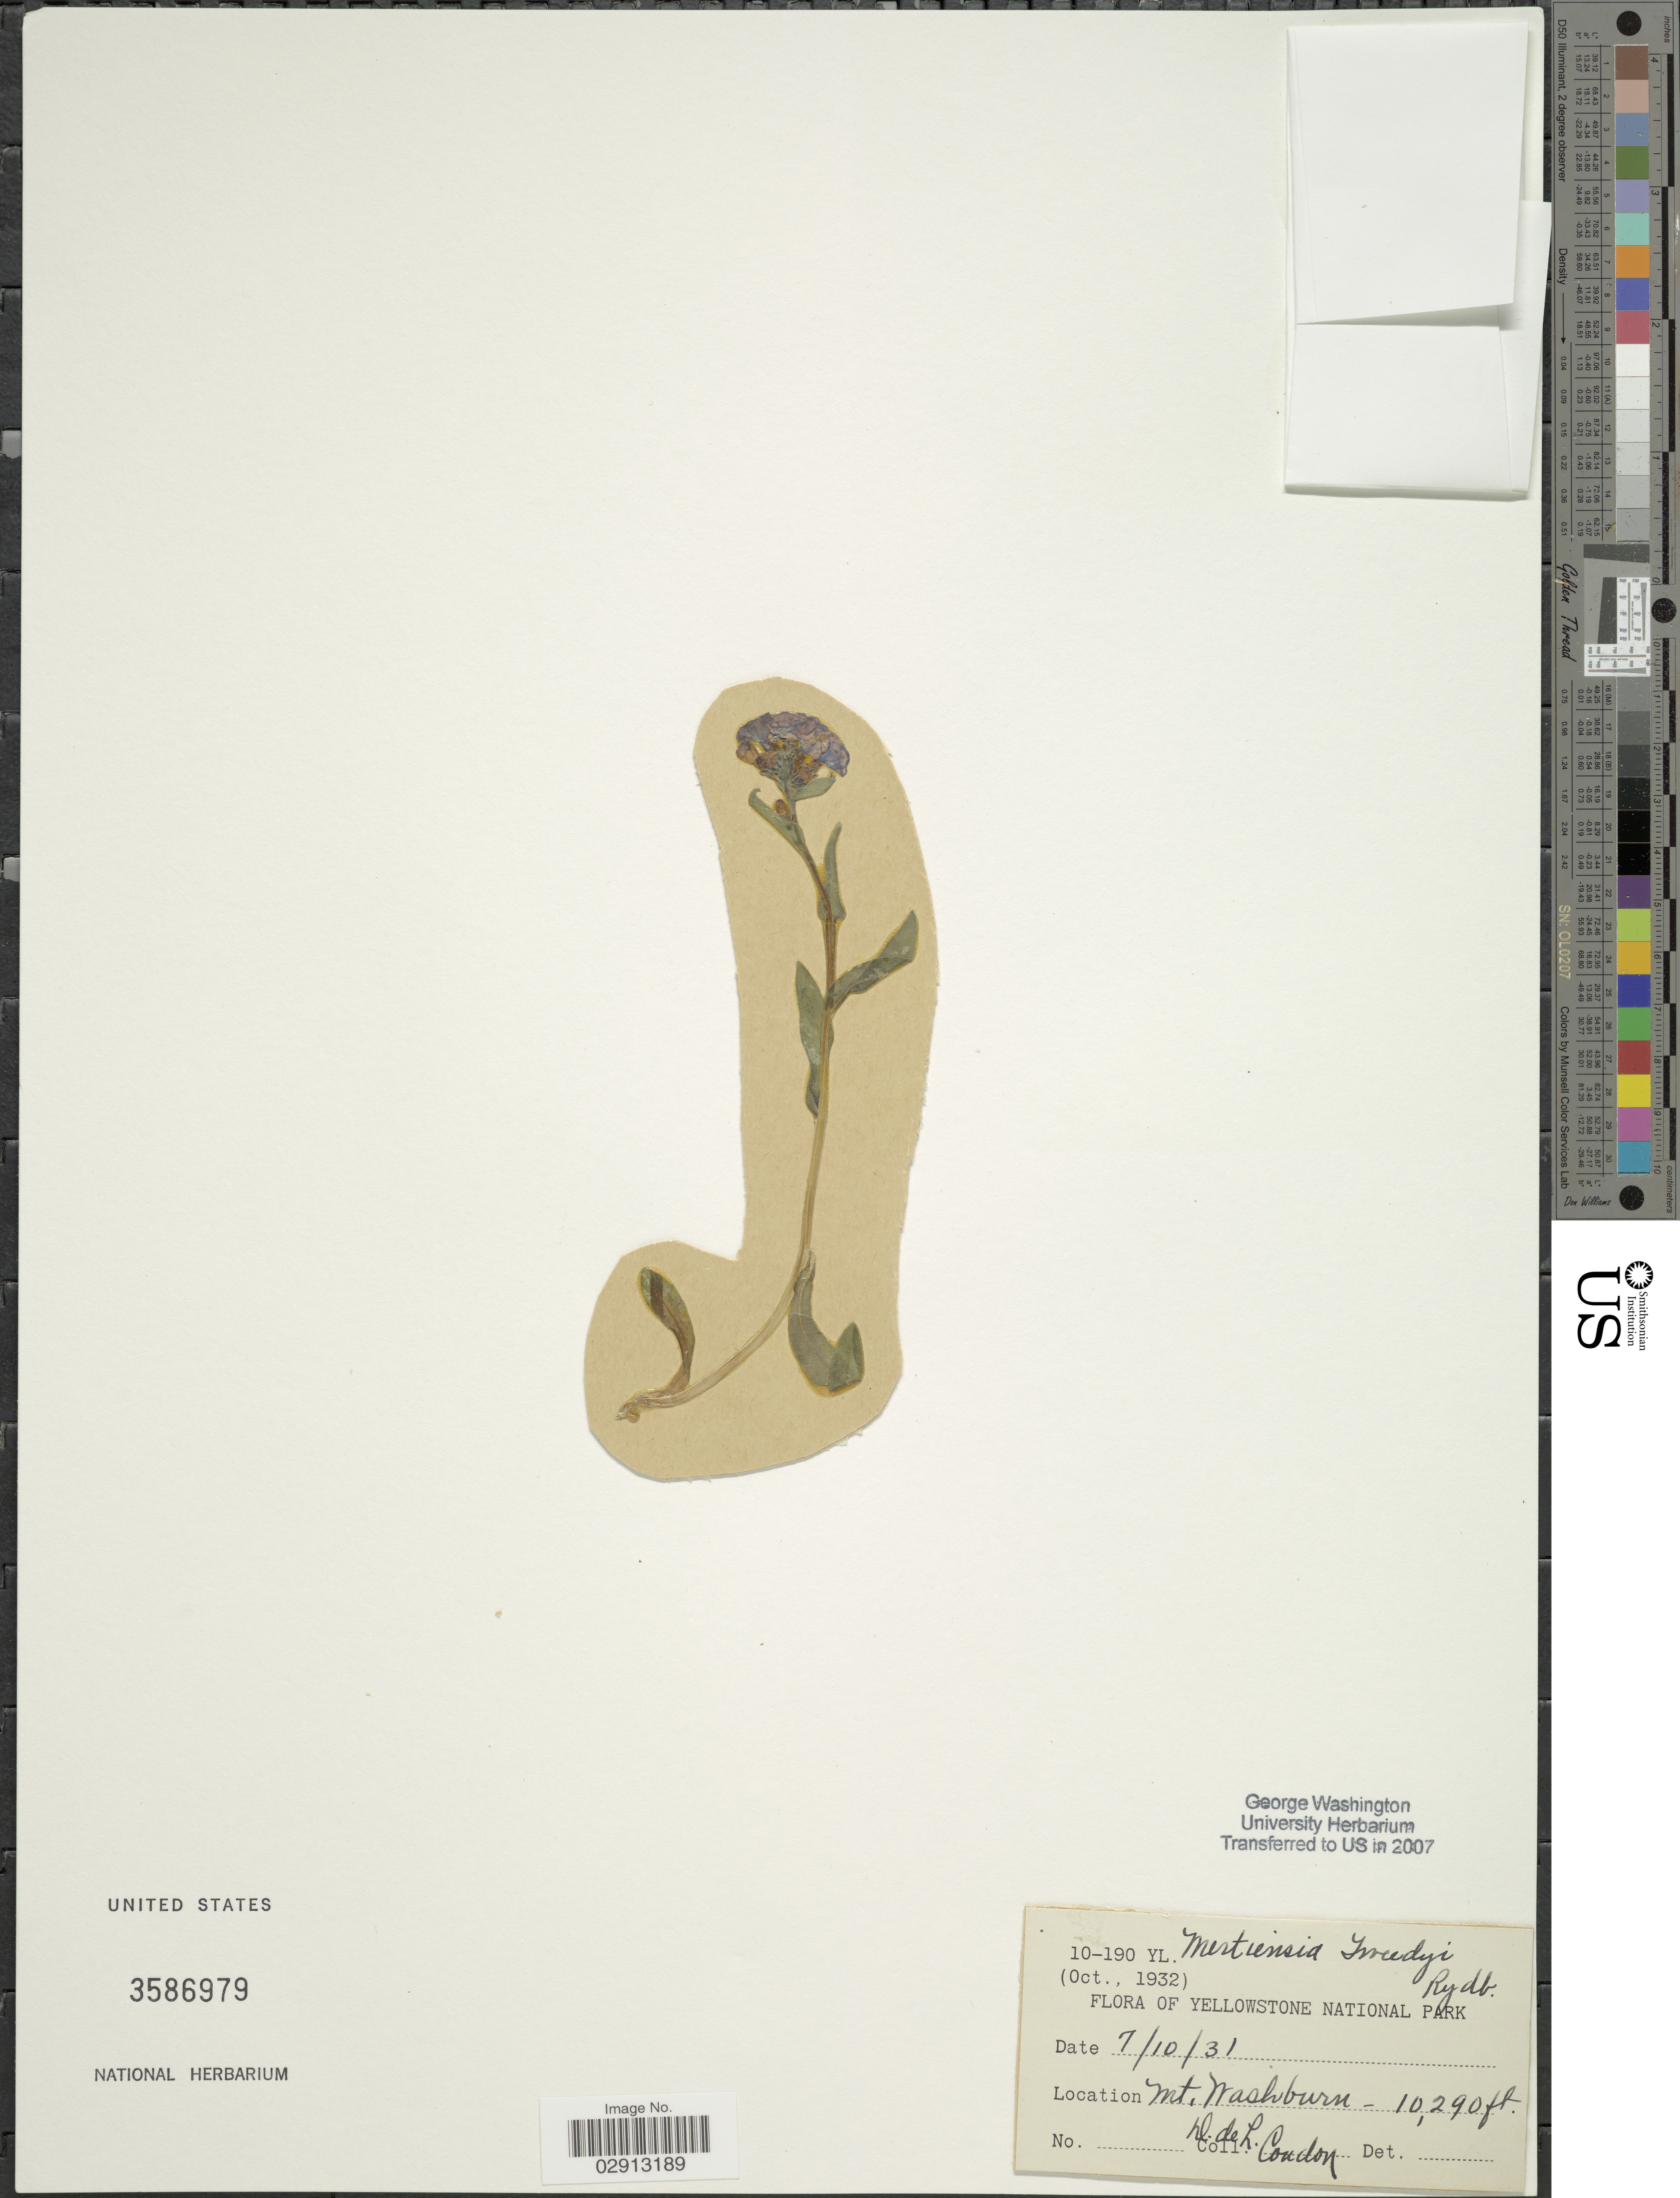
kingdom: Plantae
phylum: Tracheophyta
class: Magnoliopsida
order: Boraginales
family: Boraginaceae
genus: Mertensia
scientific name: Mertensia tweedyi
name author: Rydb.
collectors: D. Condon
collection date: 1931-07-10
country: United States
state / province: Wyoming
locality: Yellowstone National Park. Mt. Washburn.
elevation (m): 3136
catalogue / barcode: US 3586979